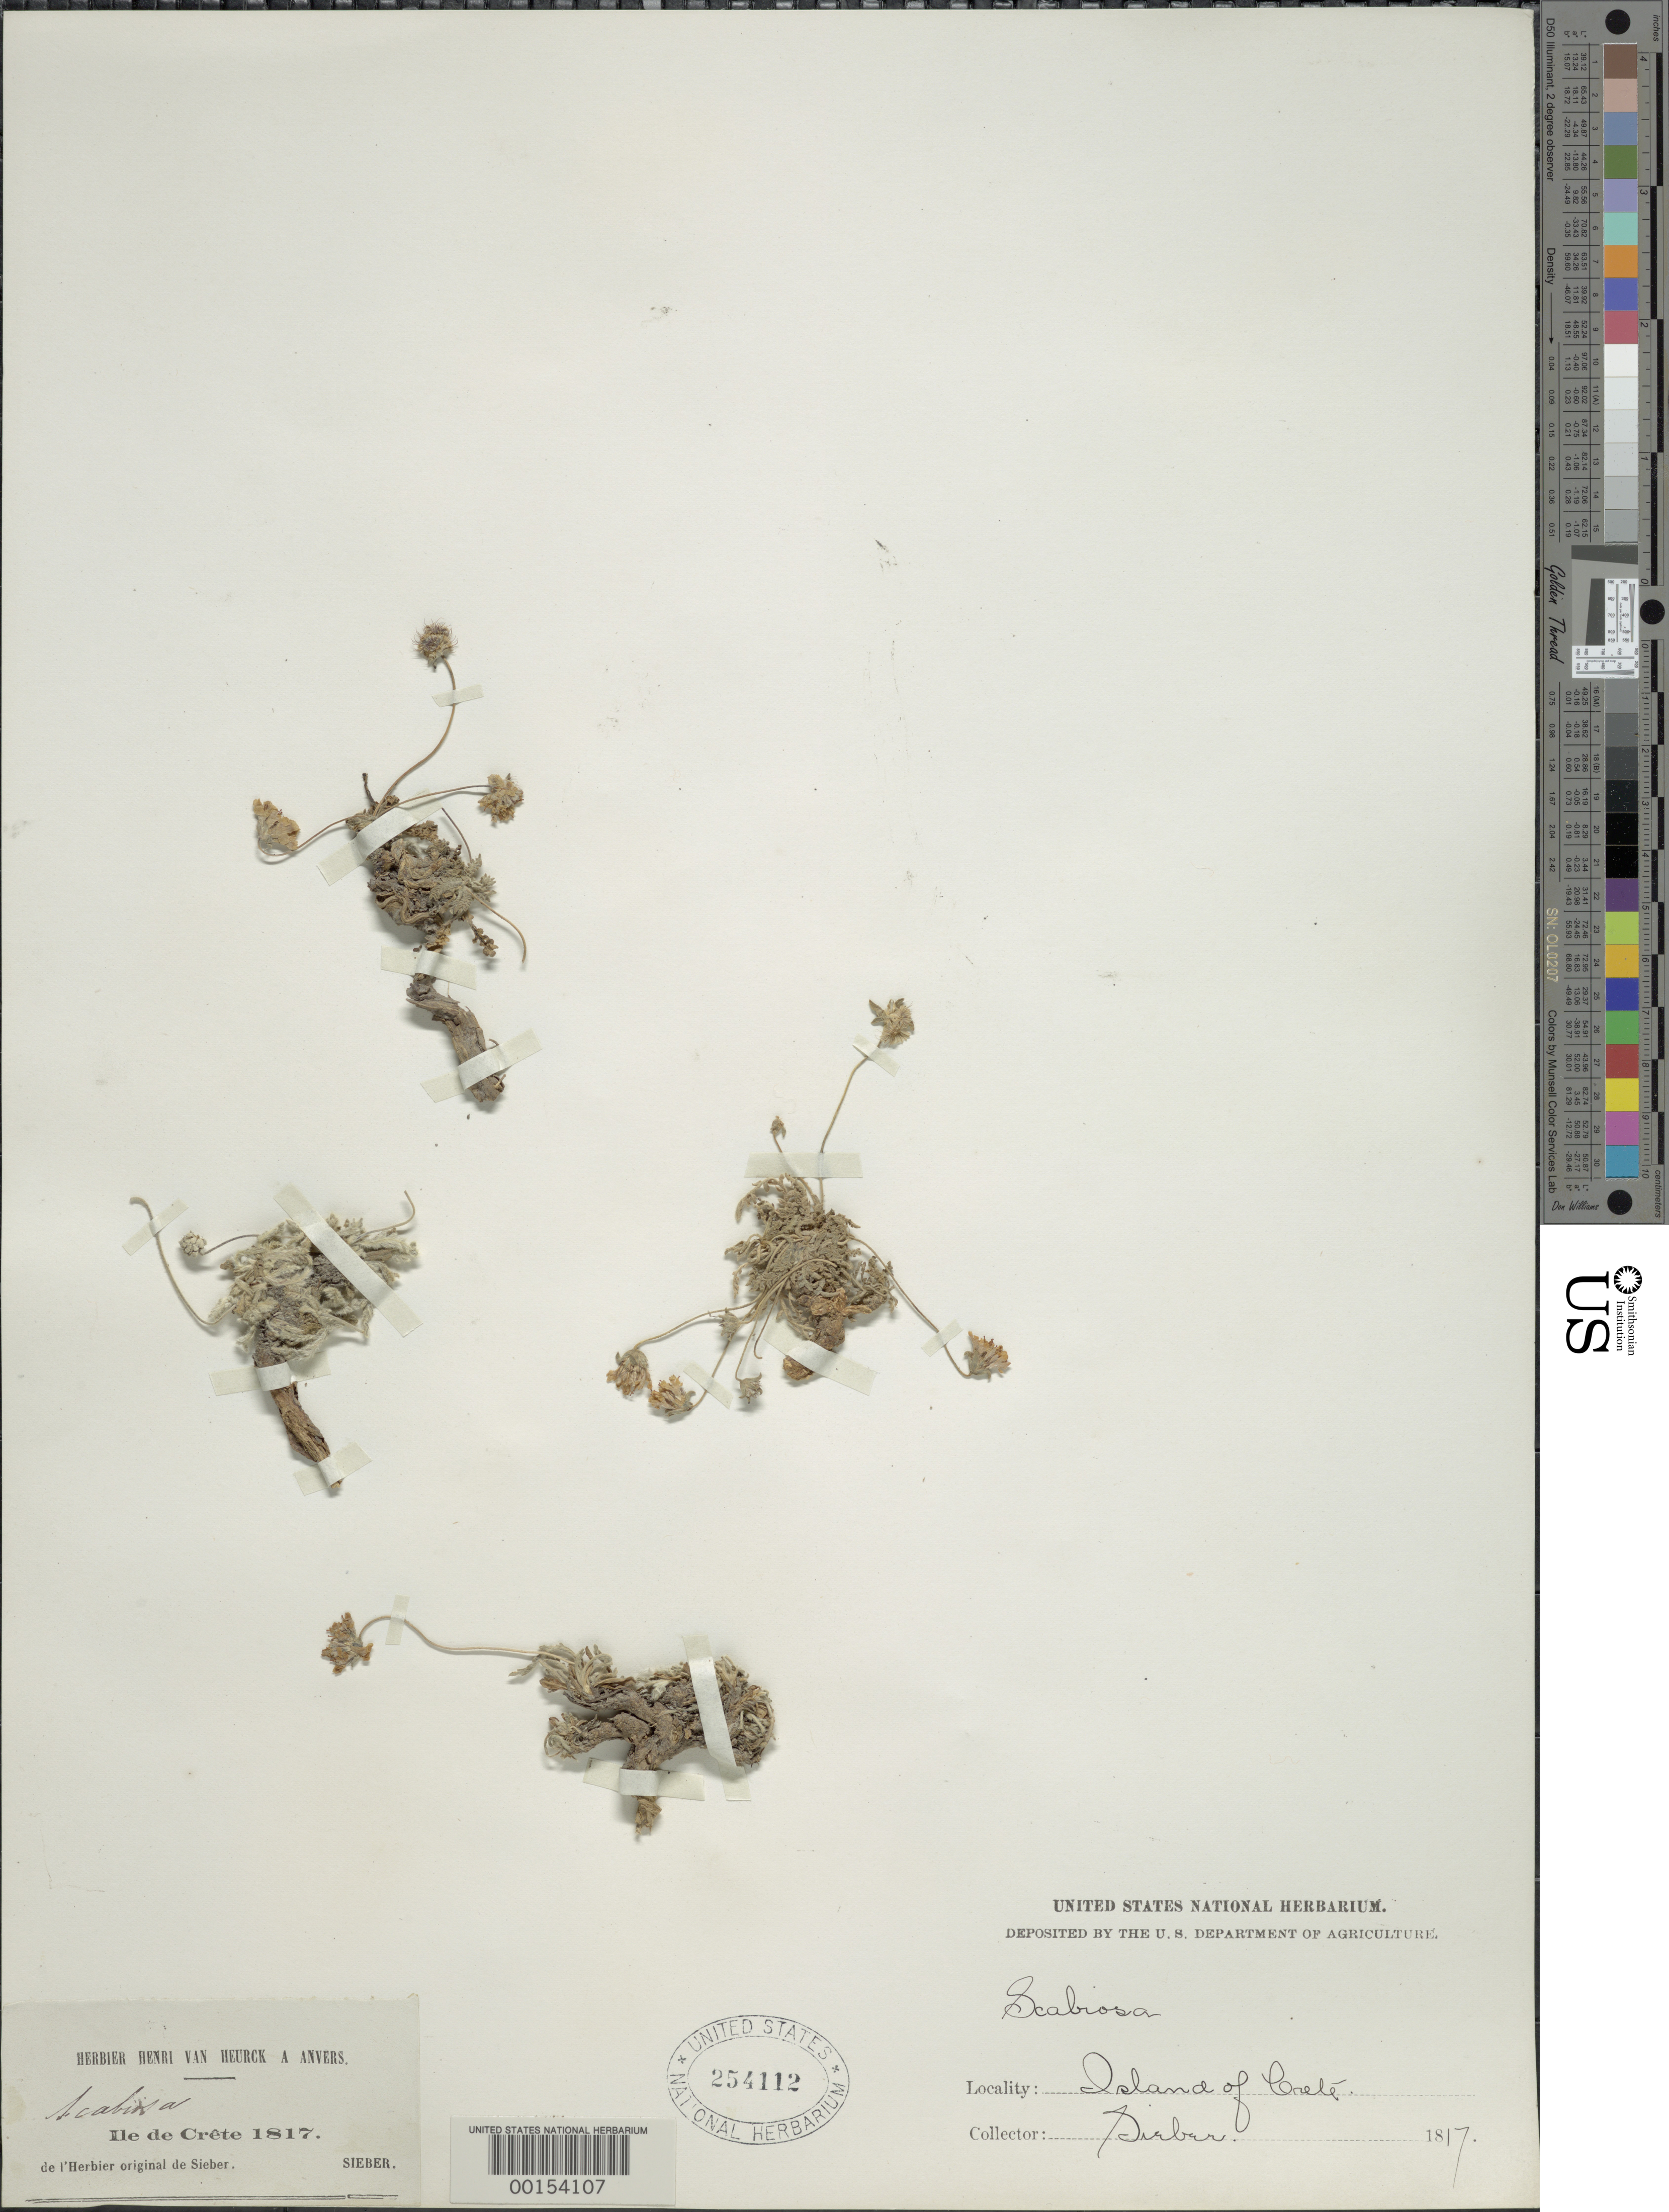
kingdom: Plantae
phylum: Tracheophyta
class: Magnoliopsida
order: Dipsacales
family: Caprifoliaceae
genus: Scabiosa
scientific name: Scabiosa sp.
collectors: -- Sieber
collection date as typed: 1817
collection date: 1817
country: Greece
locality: Isle of Crete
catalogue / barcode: US 254112